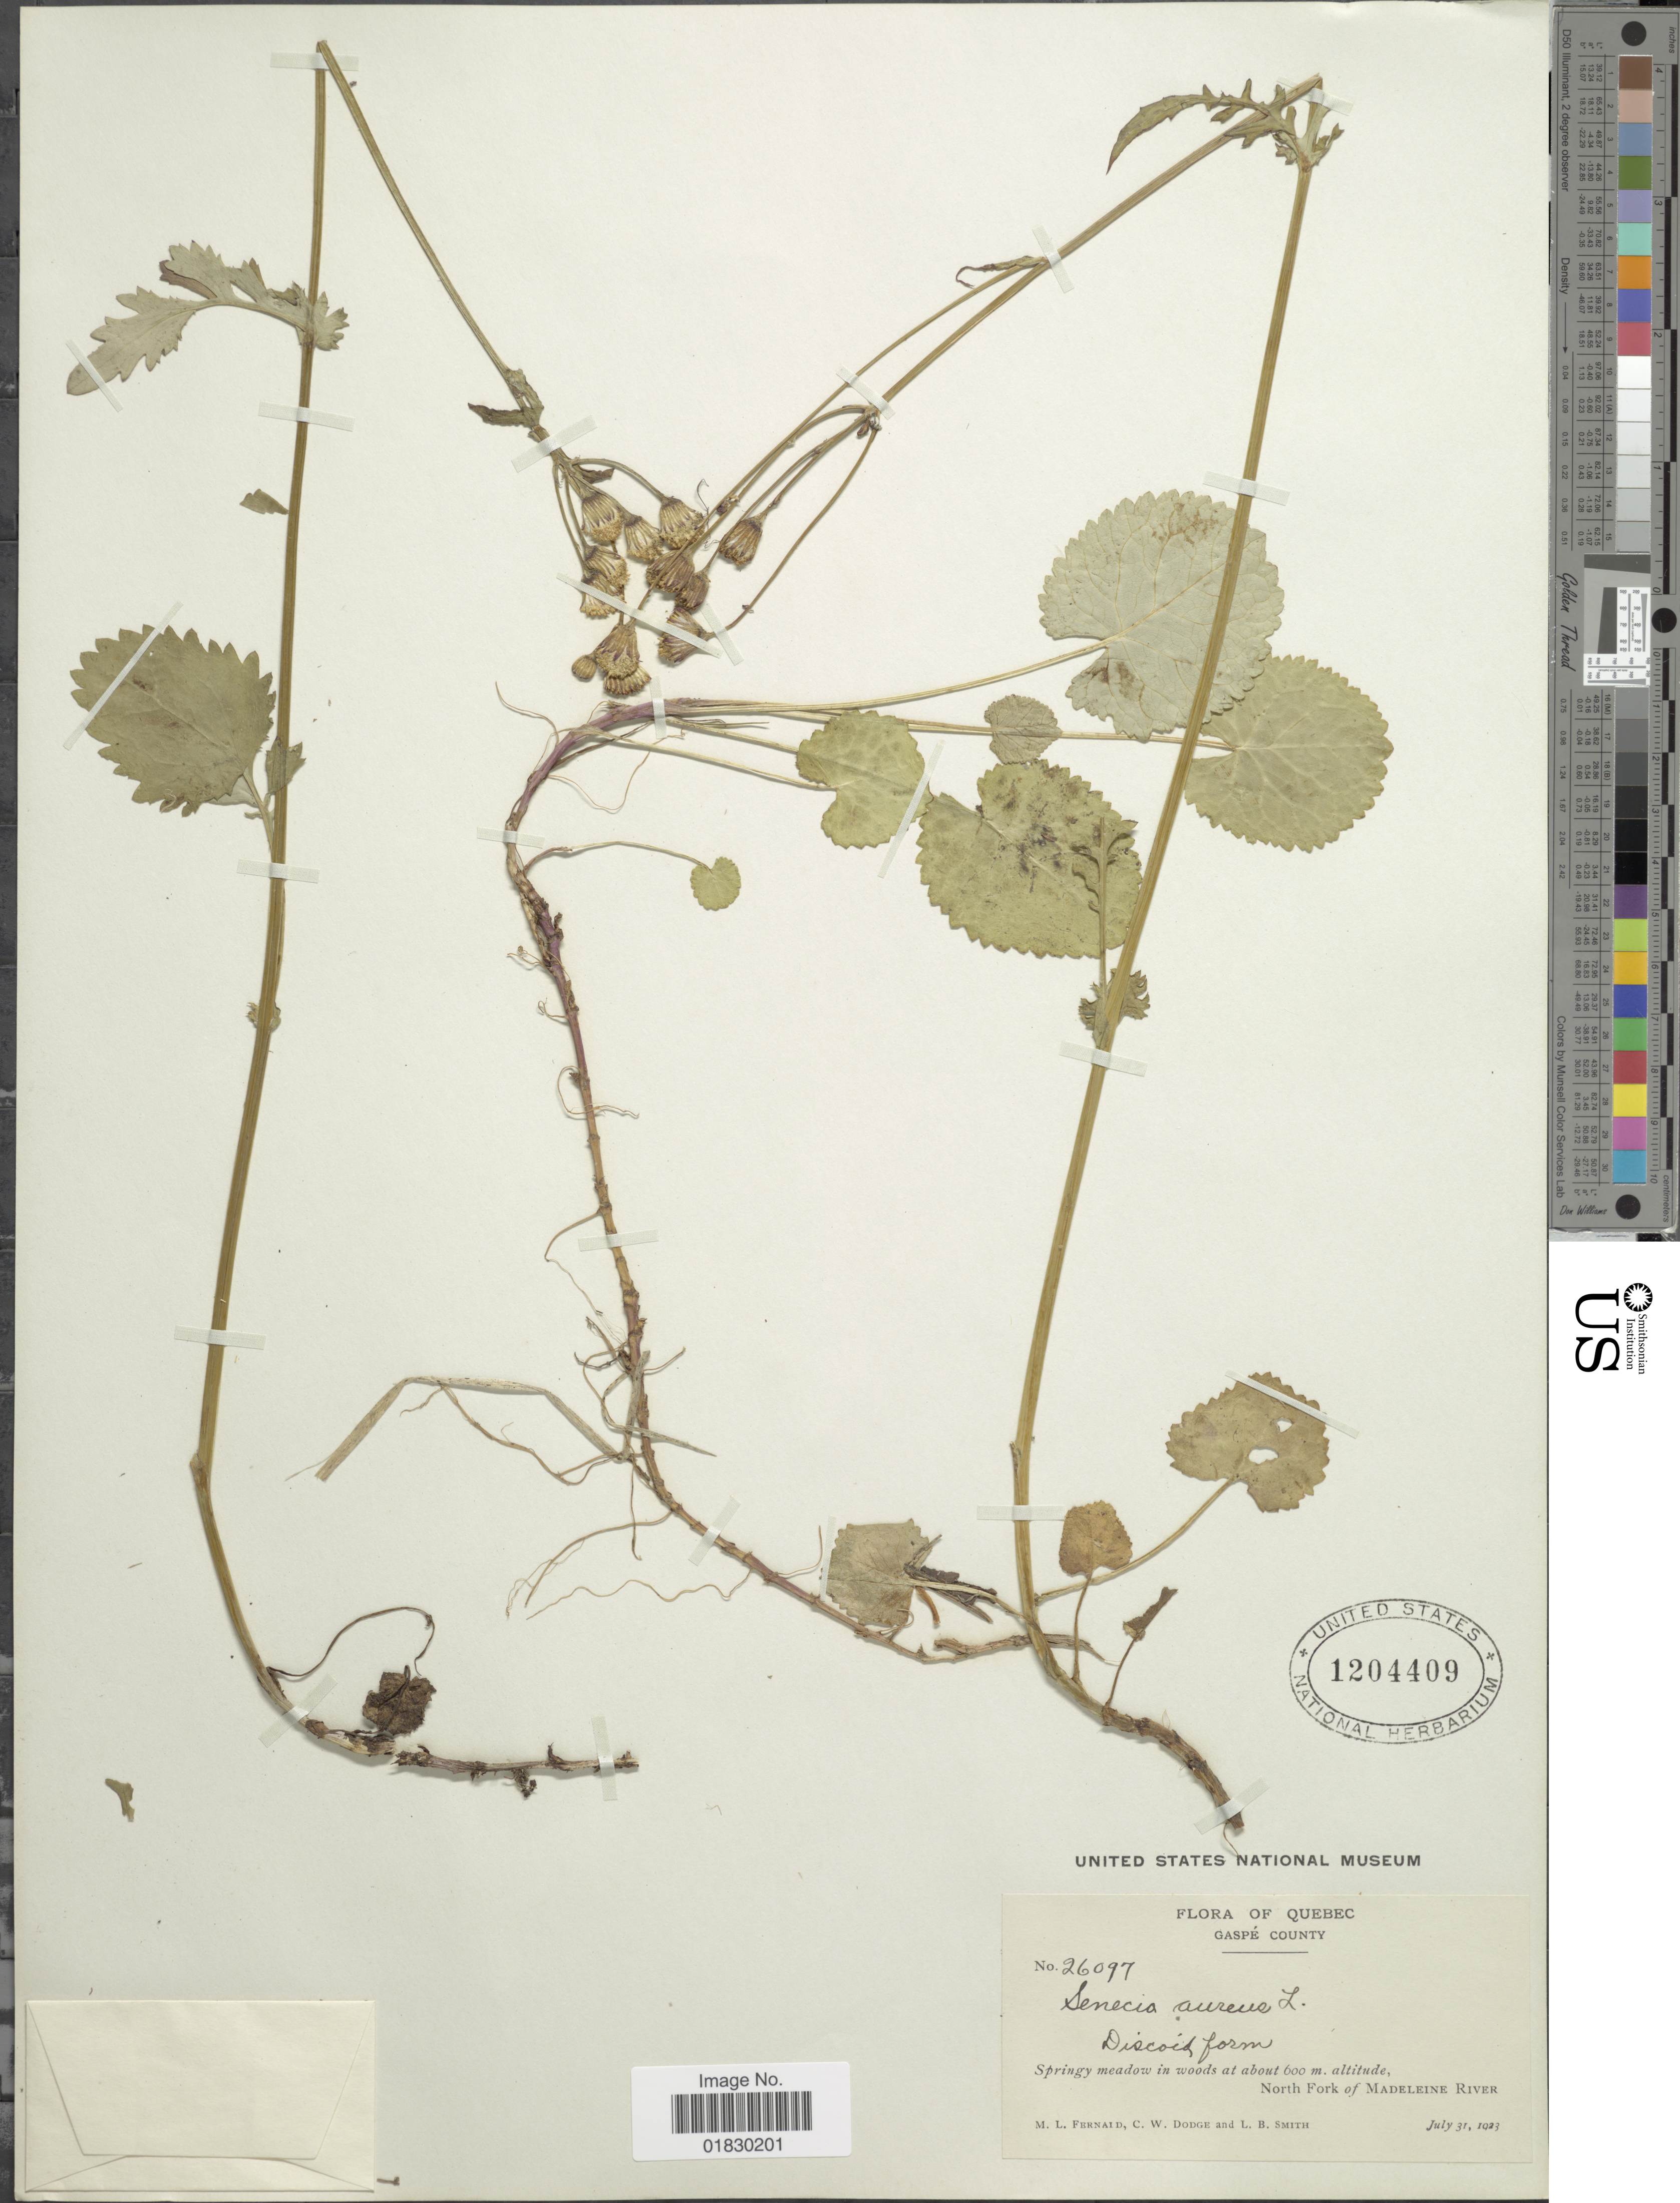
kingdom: Plantae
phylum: Tracheophyta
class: Magnoliopsida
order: Asterales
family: Asteraceae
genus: Packera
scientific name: Packera aurea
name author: (L.) Á. Löve & D. Löve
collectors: M. L. Fernald, C. Dodge & L. Smith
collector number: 26097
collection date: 1923-07-31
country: Canada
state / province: Quebec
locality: Gaspe County, North Fork of Madeleine River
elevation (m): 600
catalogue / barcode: US 1204409